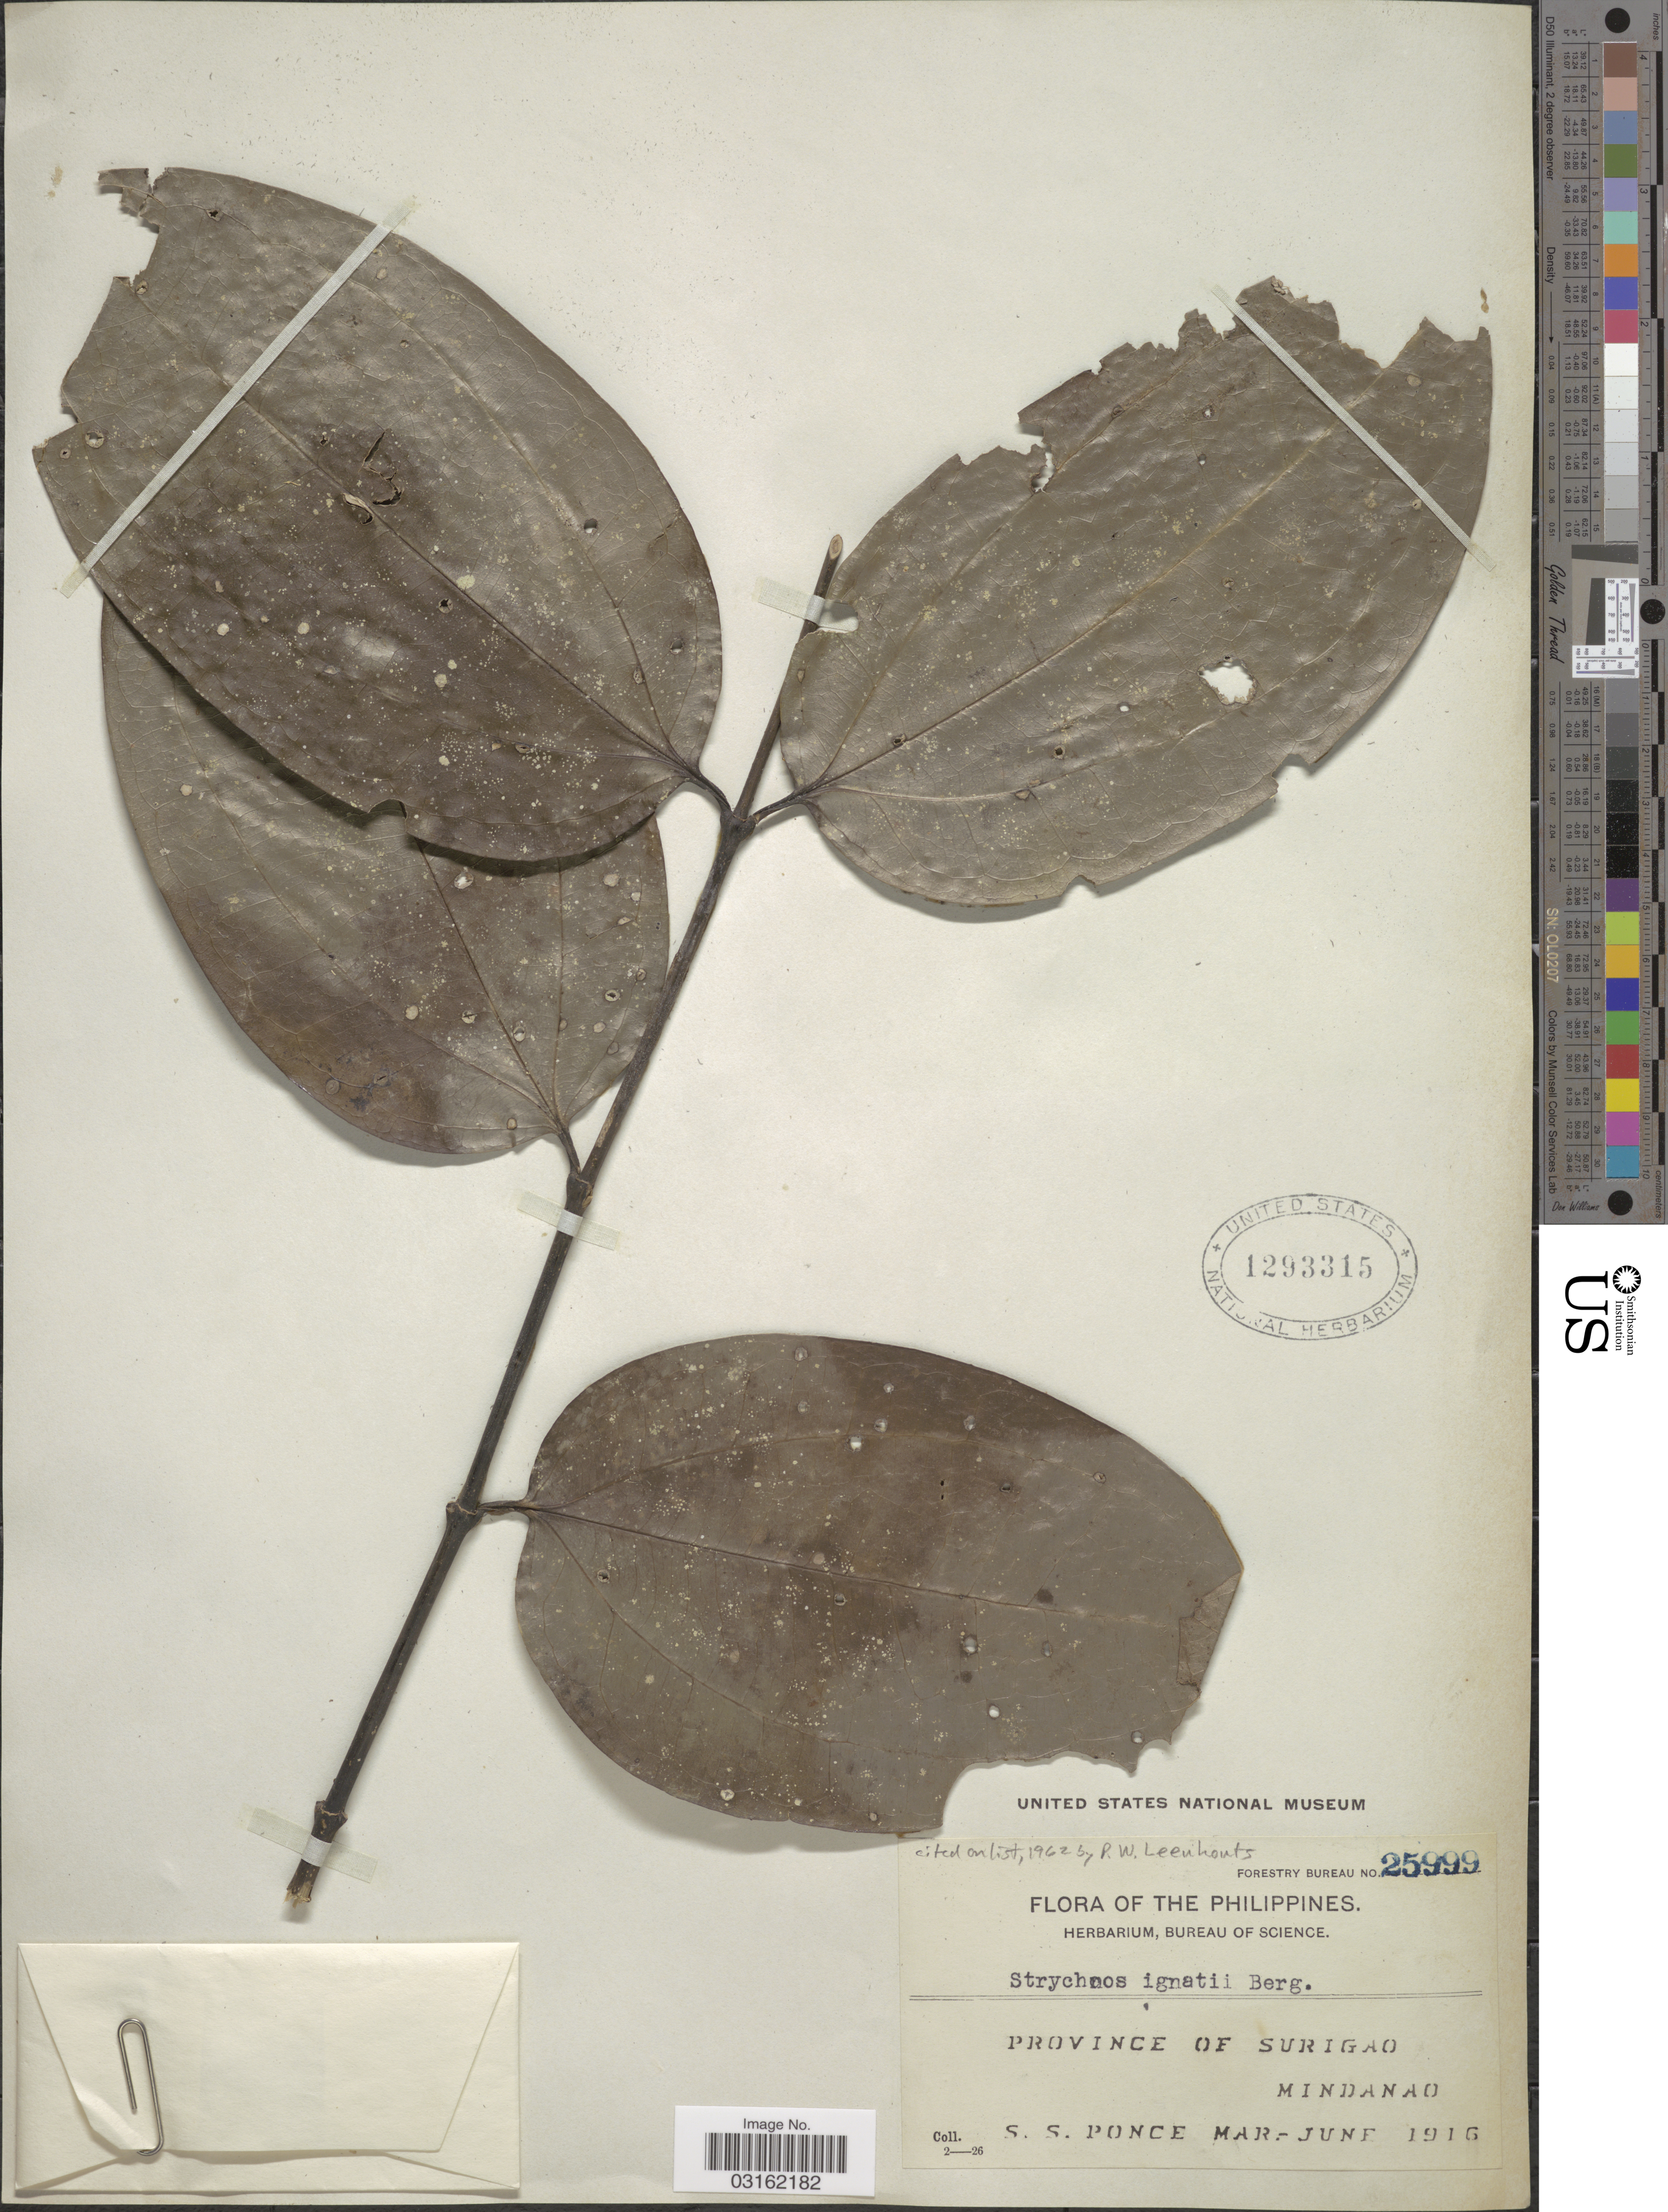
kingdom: Plantae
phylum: Tracheophyta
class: Magnoliopsida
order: Gentianales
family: Loganiaceae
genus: Strychnos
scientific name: Strychnos ignatii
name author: P.J. Bergius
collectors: S. Ponce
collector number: Forestry Bureau 25999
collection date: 1916-03/1916-06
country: Philippines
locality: Province of Surigao, Mindanao.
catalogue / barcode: US 1293315